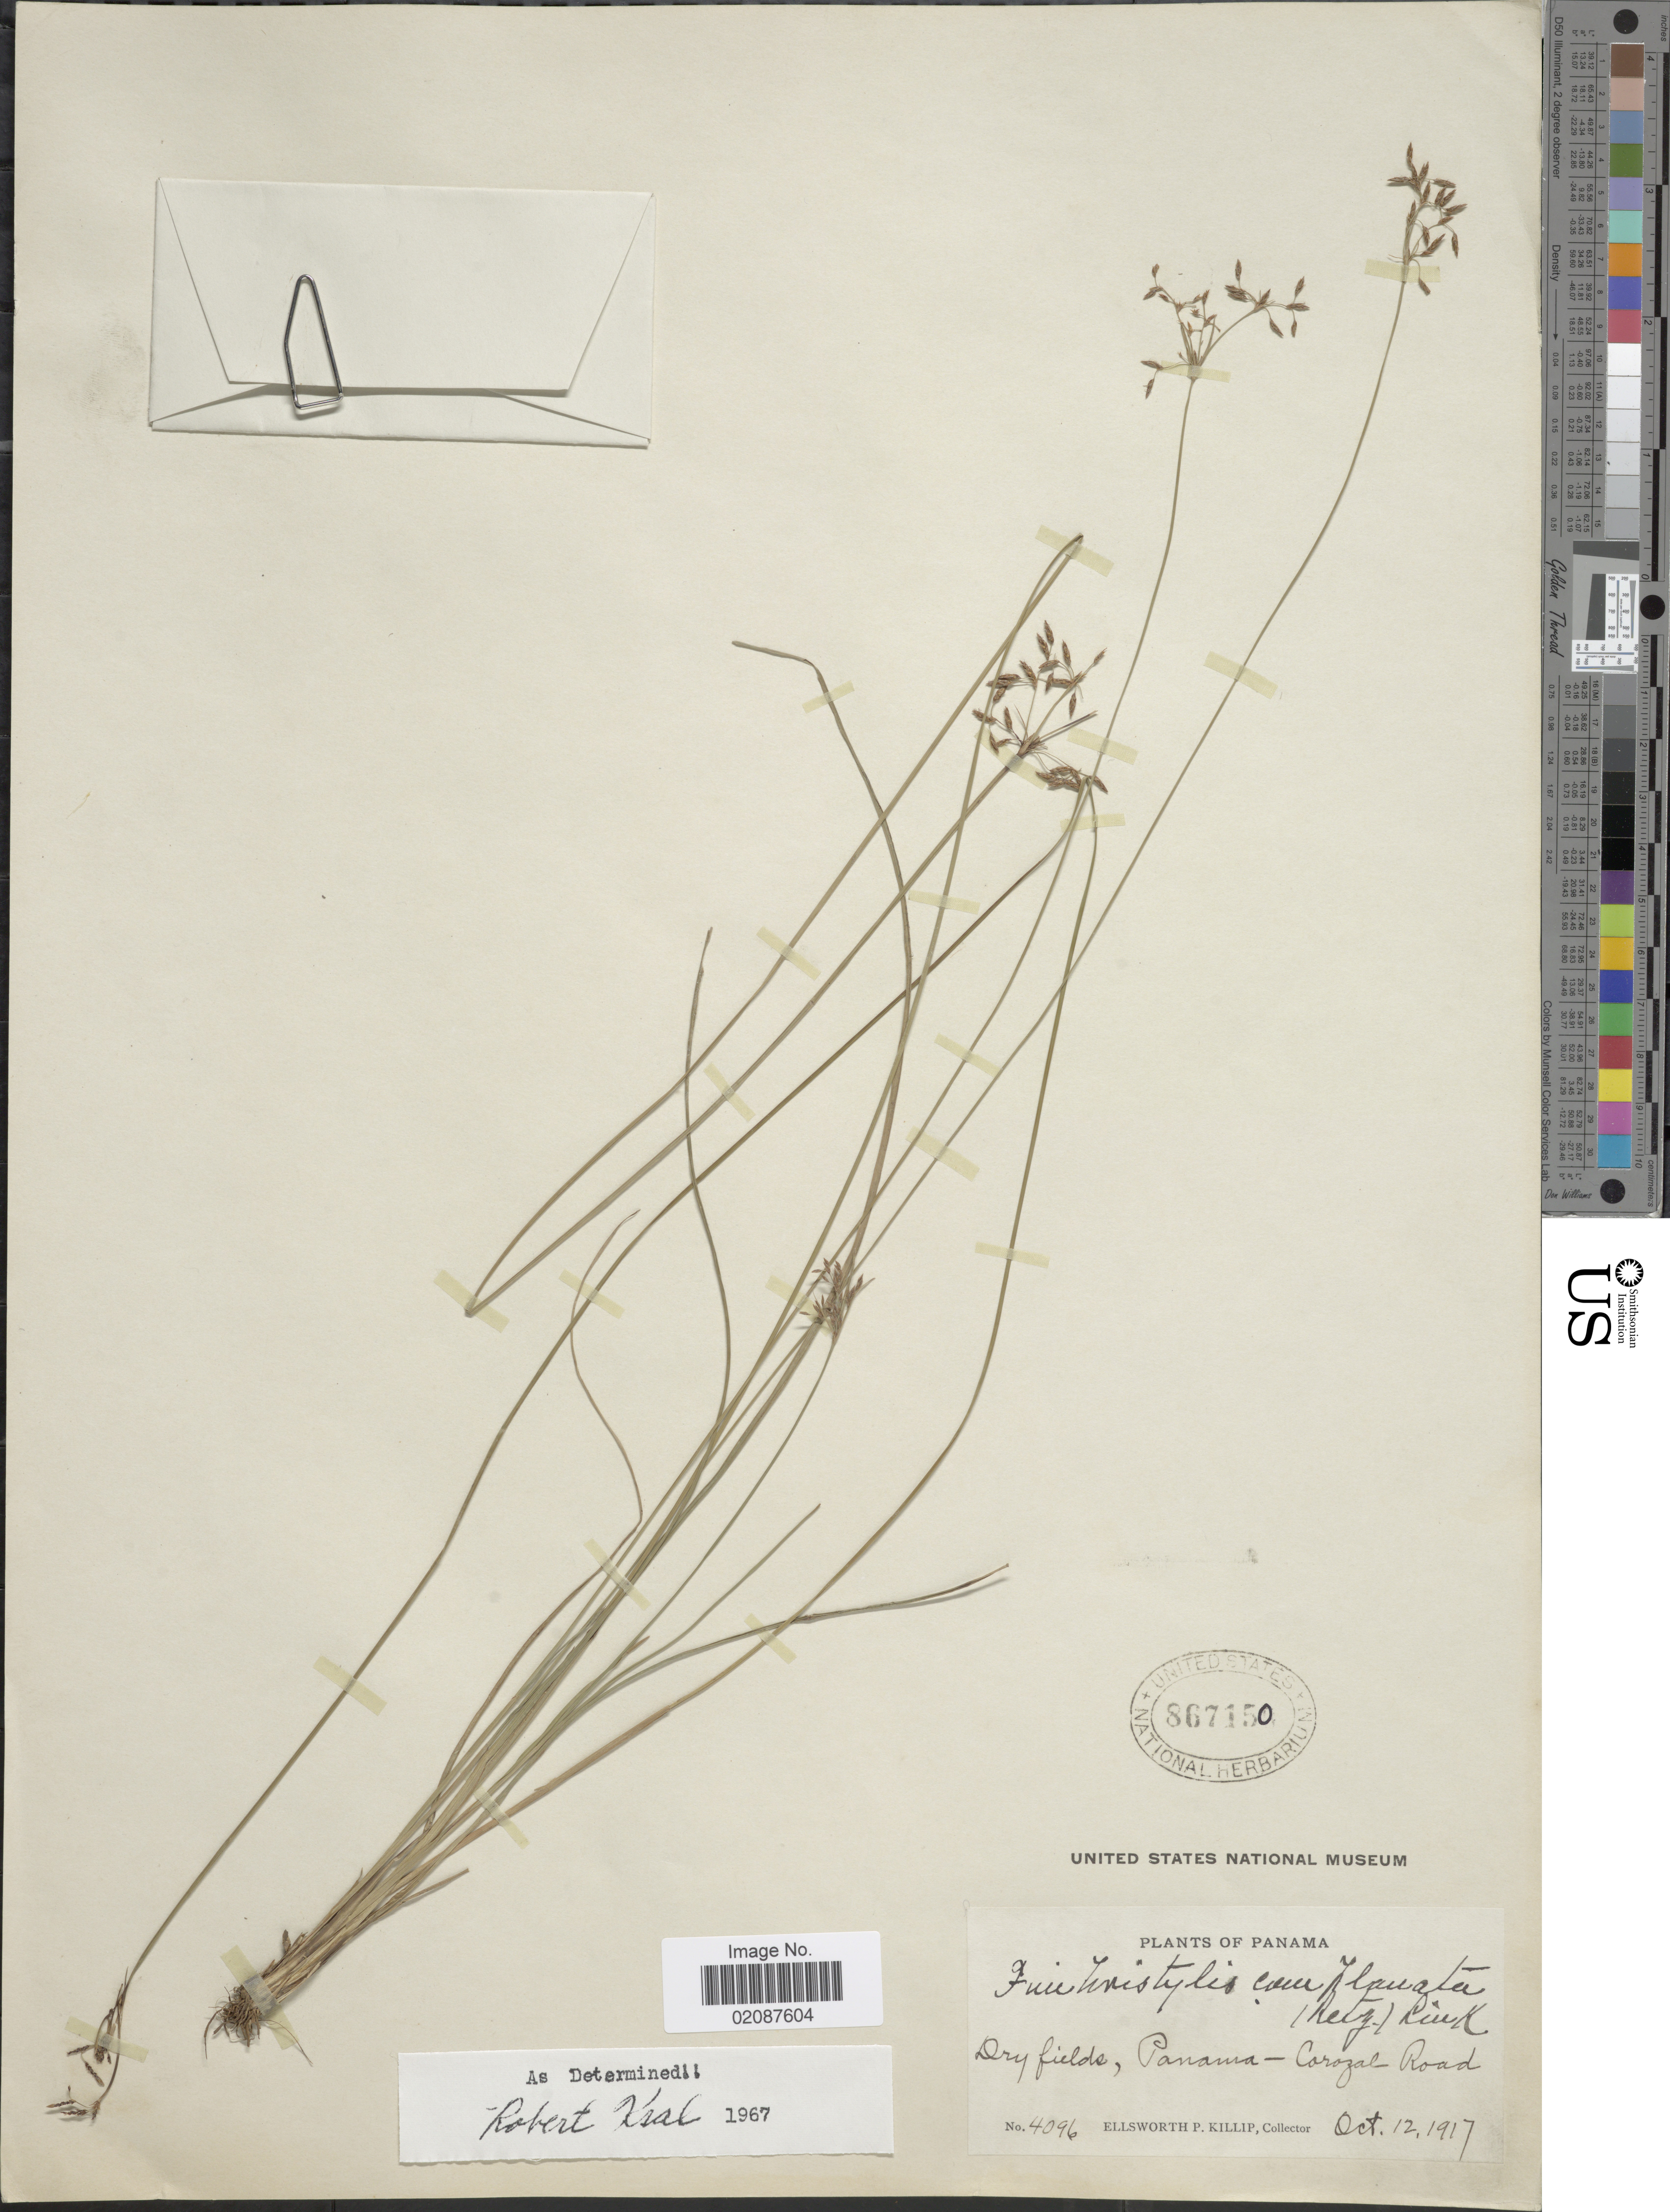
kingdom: Plantae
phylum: Tracheophyta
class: Liliopsida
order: Poales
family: Cyperaceae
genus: Fimbristylis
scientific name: Fimbristylis complanata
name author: (Retz.) Link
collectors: E. P. Killip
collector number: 4096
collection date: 1917-10-12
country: Panama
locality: Dry fields, Panama-Corozal Road.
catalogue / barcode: US 867150